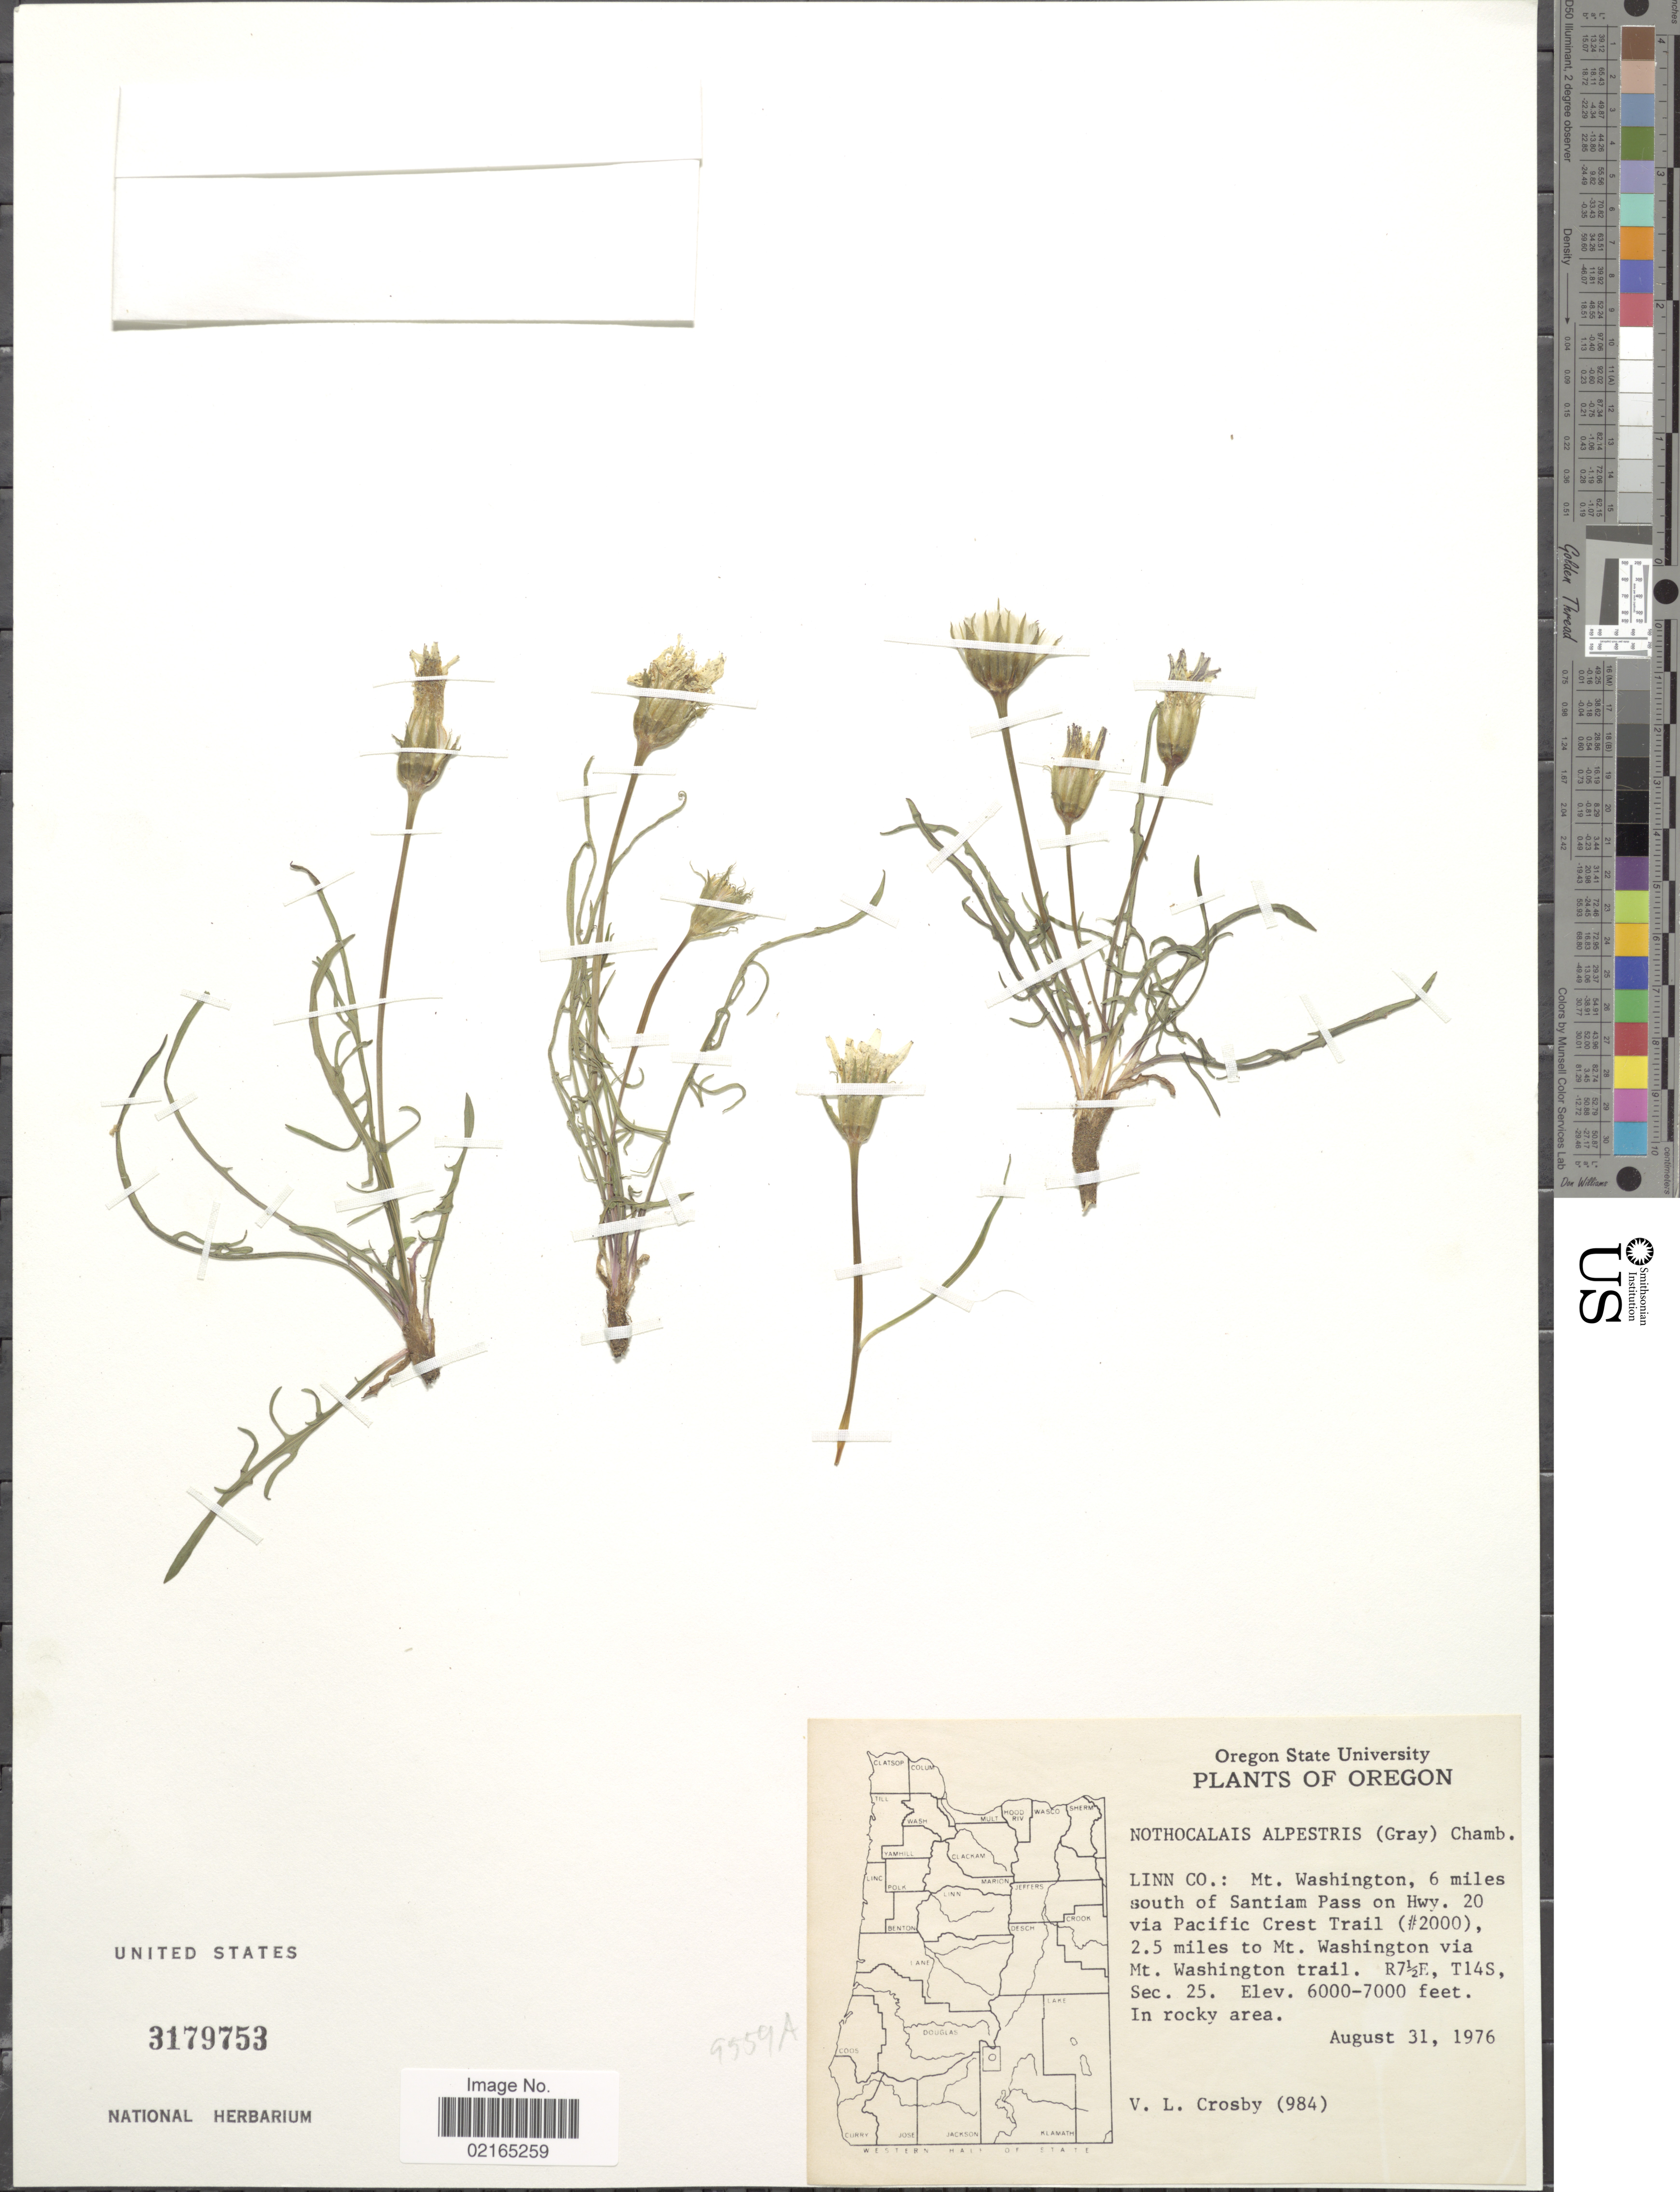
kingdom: Plantae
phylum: Tracheophyta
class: Magnoliopsida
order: Asterales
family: Asteraceae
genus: Nothocalais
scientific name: Nothocalais alpestris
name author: (A. Gray) K.L. Chambers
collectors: V. L. Crosby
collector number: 984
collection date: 1976-08-31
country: United States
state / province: Oregon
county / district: Linn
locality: Linn Co.: Mt. Washington, 6 miles south of Santiam Pass on Hwy. 20 via Pacific Crest Trail (#2000), 2.5 miles to Mt. Washington via Mt. Washington trail, R7½E, T14S, Sec.25., in rocky area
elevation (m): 1829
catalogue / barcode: US 3179753